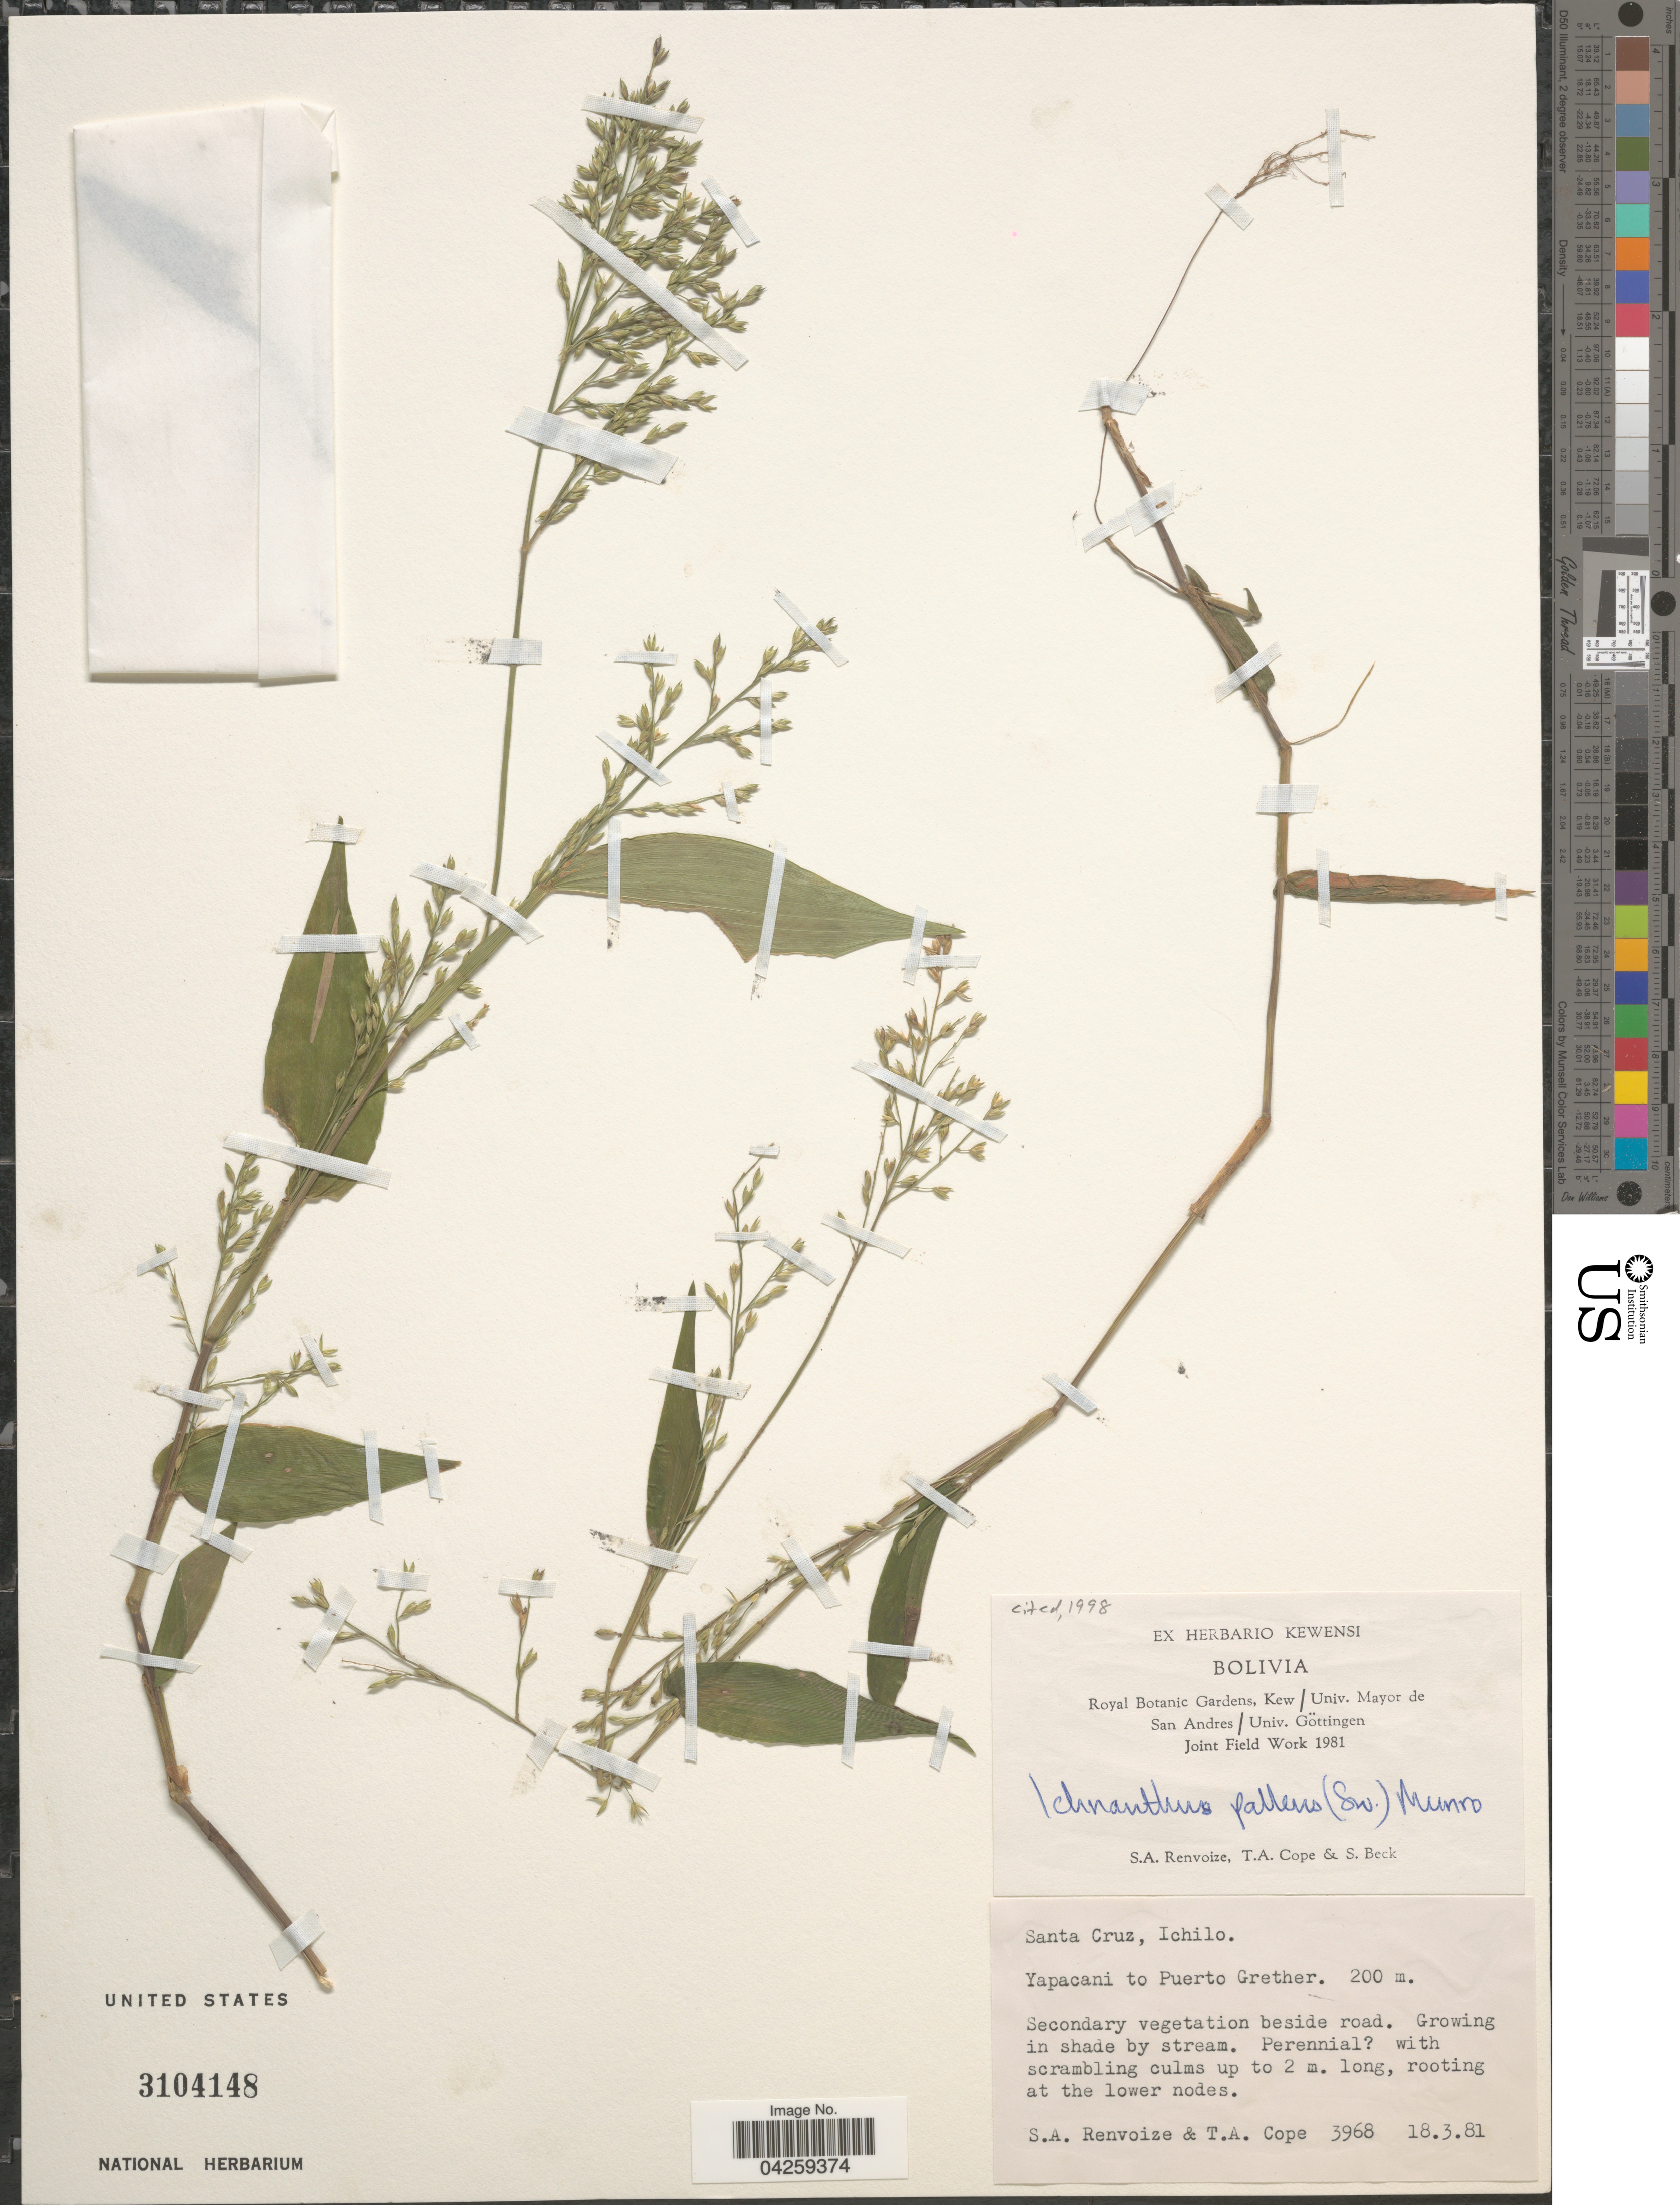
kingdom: Plantae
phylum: Tracheophyta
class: Liliopsida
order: Poales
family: Poaceae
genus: Ichnanthus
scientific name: Ichnanthus pallens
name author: (Sw.) Munro ex Benth.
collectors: S. A. Renvoize, T. A. Cope & S. G. Beck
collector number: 3968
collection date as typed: Transcribed d/m/y: 18/3/81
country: Bolivia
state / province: Santa Cruz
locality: Ichilo. Yapacani to Puerto Grether. Secondary vegetation beside road. Growing in shade by stream.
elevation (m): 200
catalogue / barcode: US 3104148